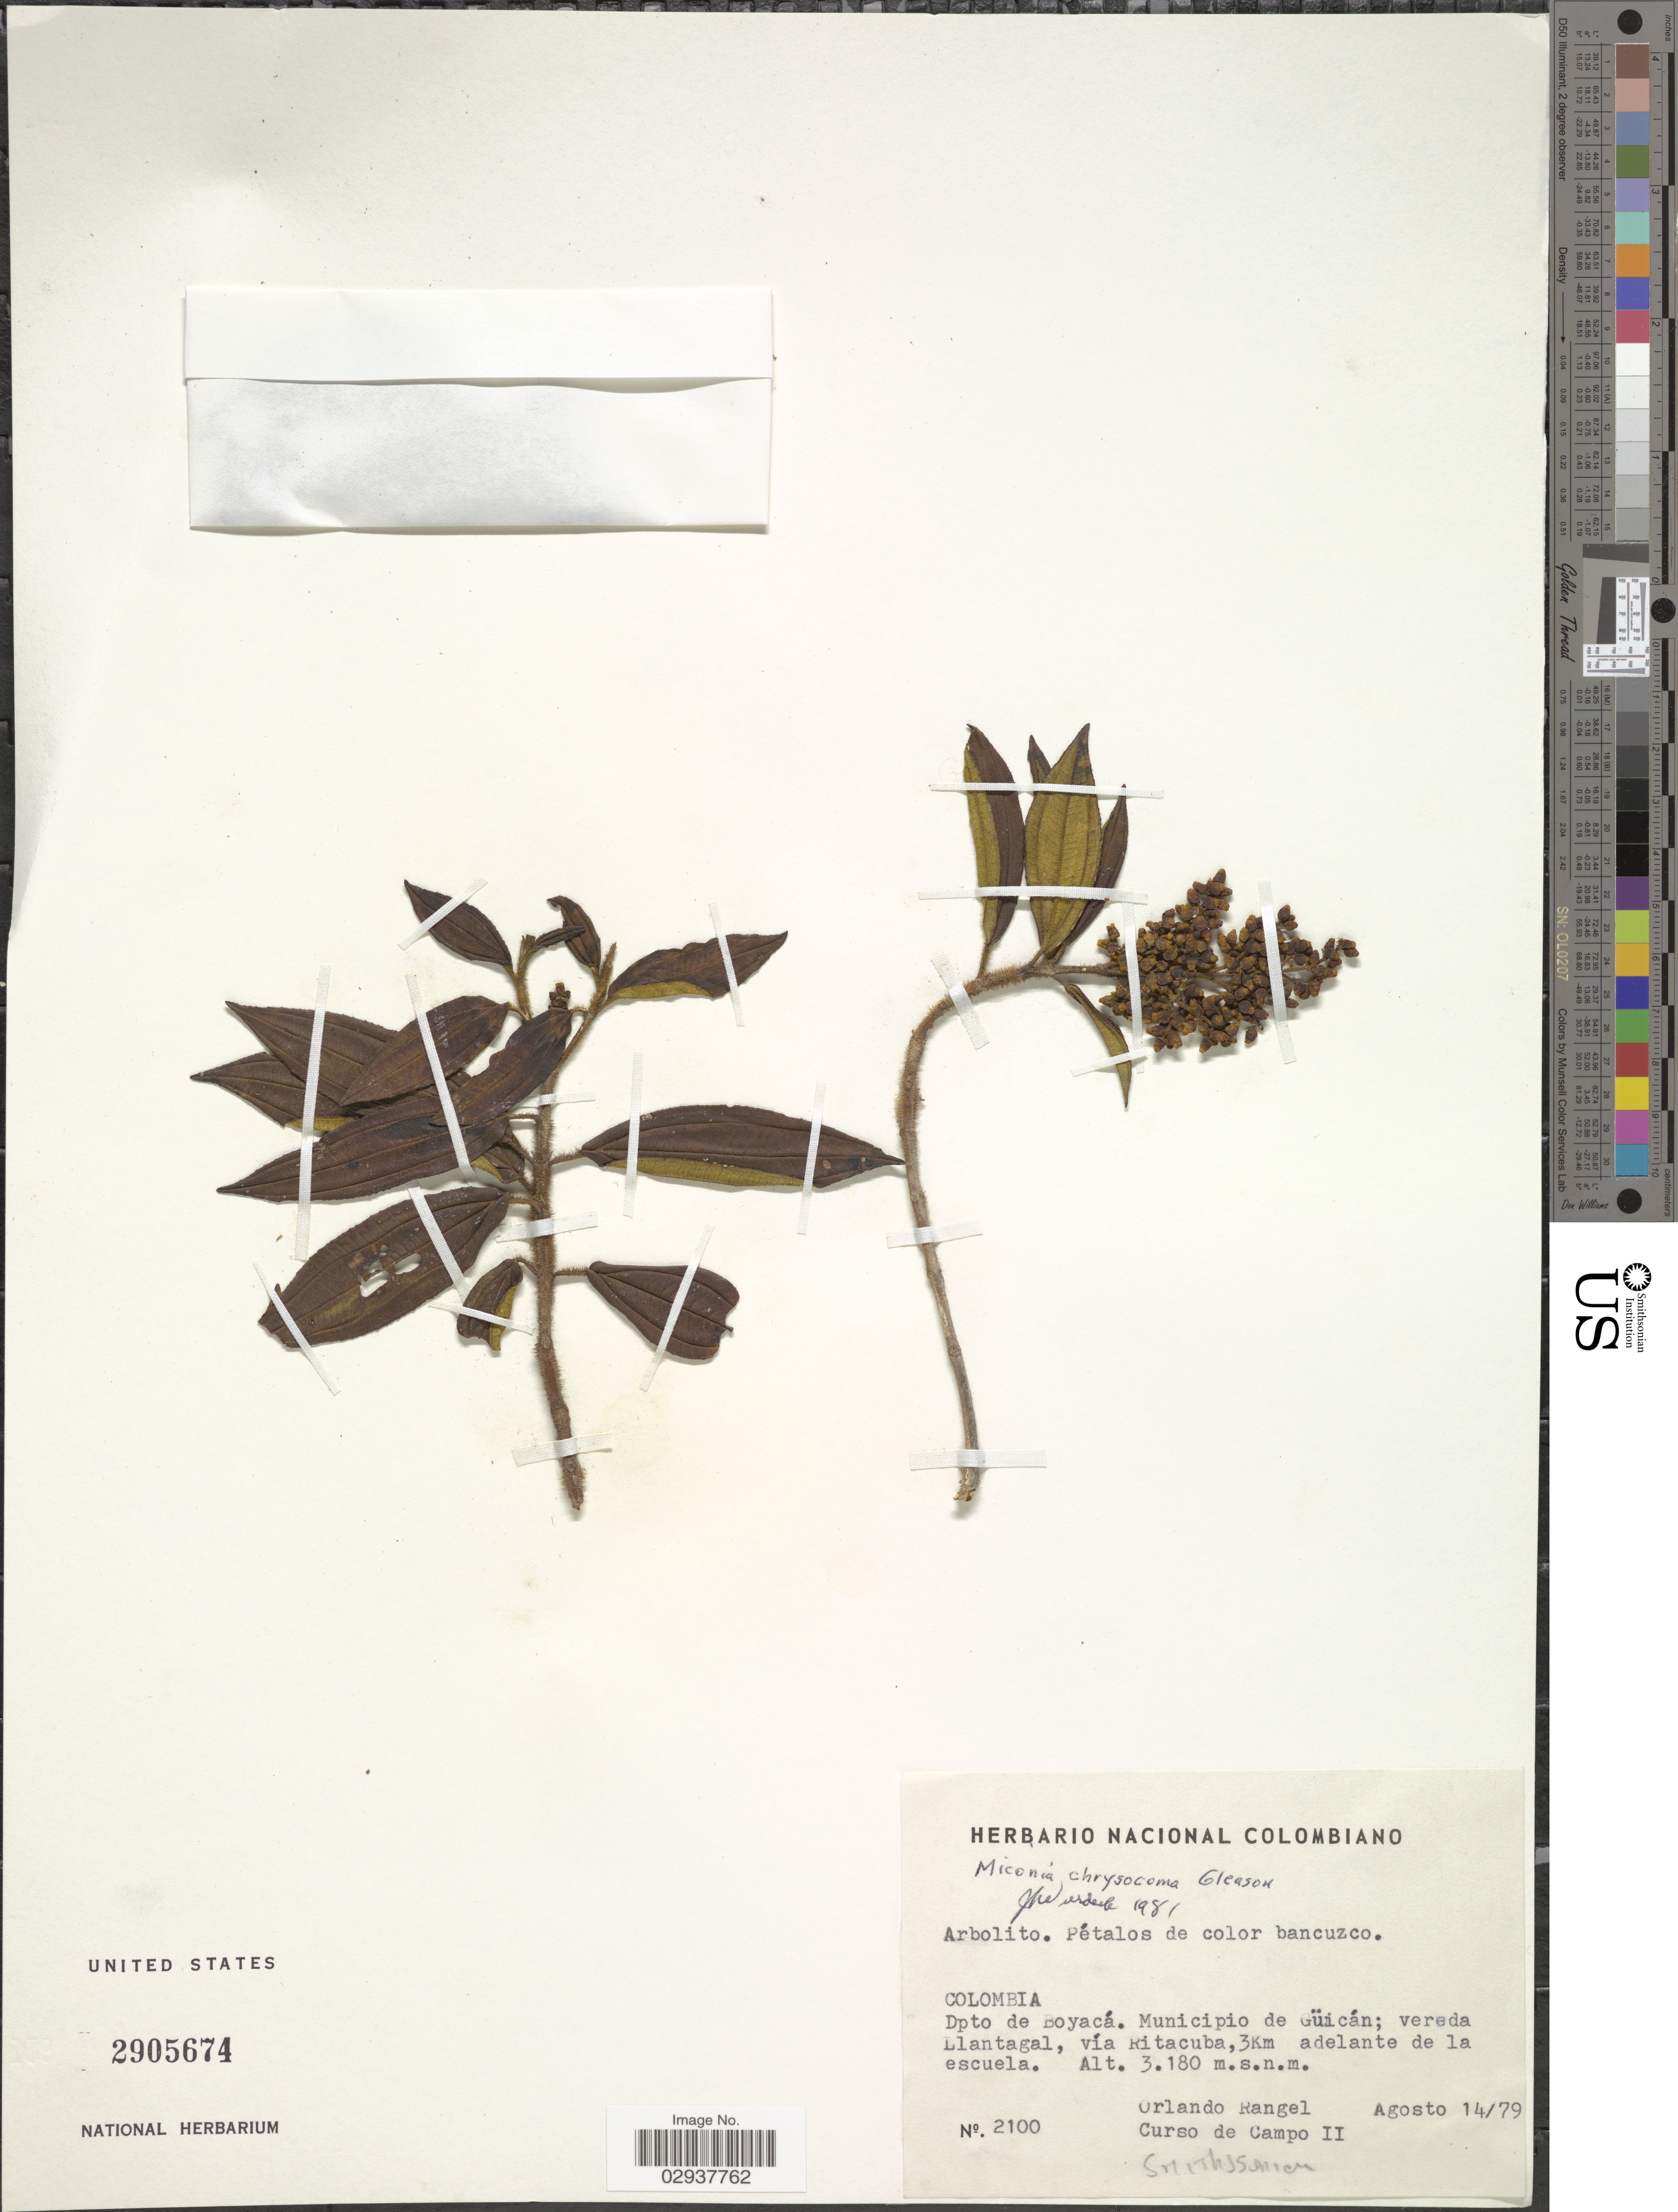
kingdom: Plantae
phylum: Tracheophyta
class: Magnoliopsida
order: Myrtales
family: Melastomataceae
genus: Miconia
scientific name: Miconia chrysocoma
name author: Gleason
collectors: O. Rangel & Curso de Campo 2-1979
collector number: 2100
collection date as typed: Transcribed d/m/y: 14/8/79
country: Colombia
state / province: Boyacá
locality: Dpto de Boyacá. Municipio de Güicán; vereda Llantagal, vía Ritacuba, 3 Km adelante de la escuela.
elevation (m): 3180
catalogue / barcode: US 2905674